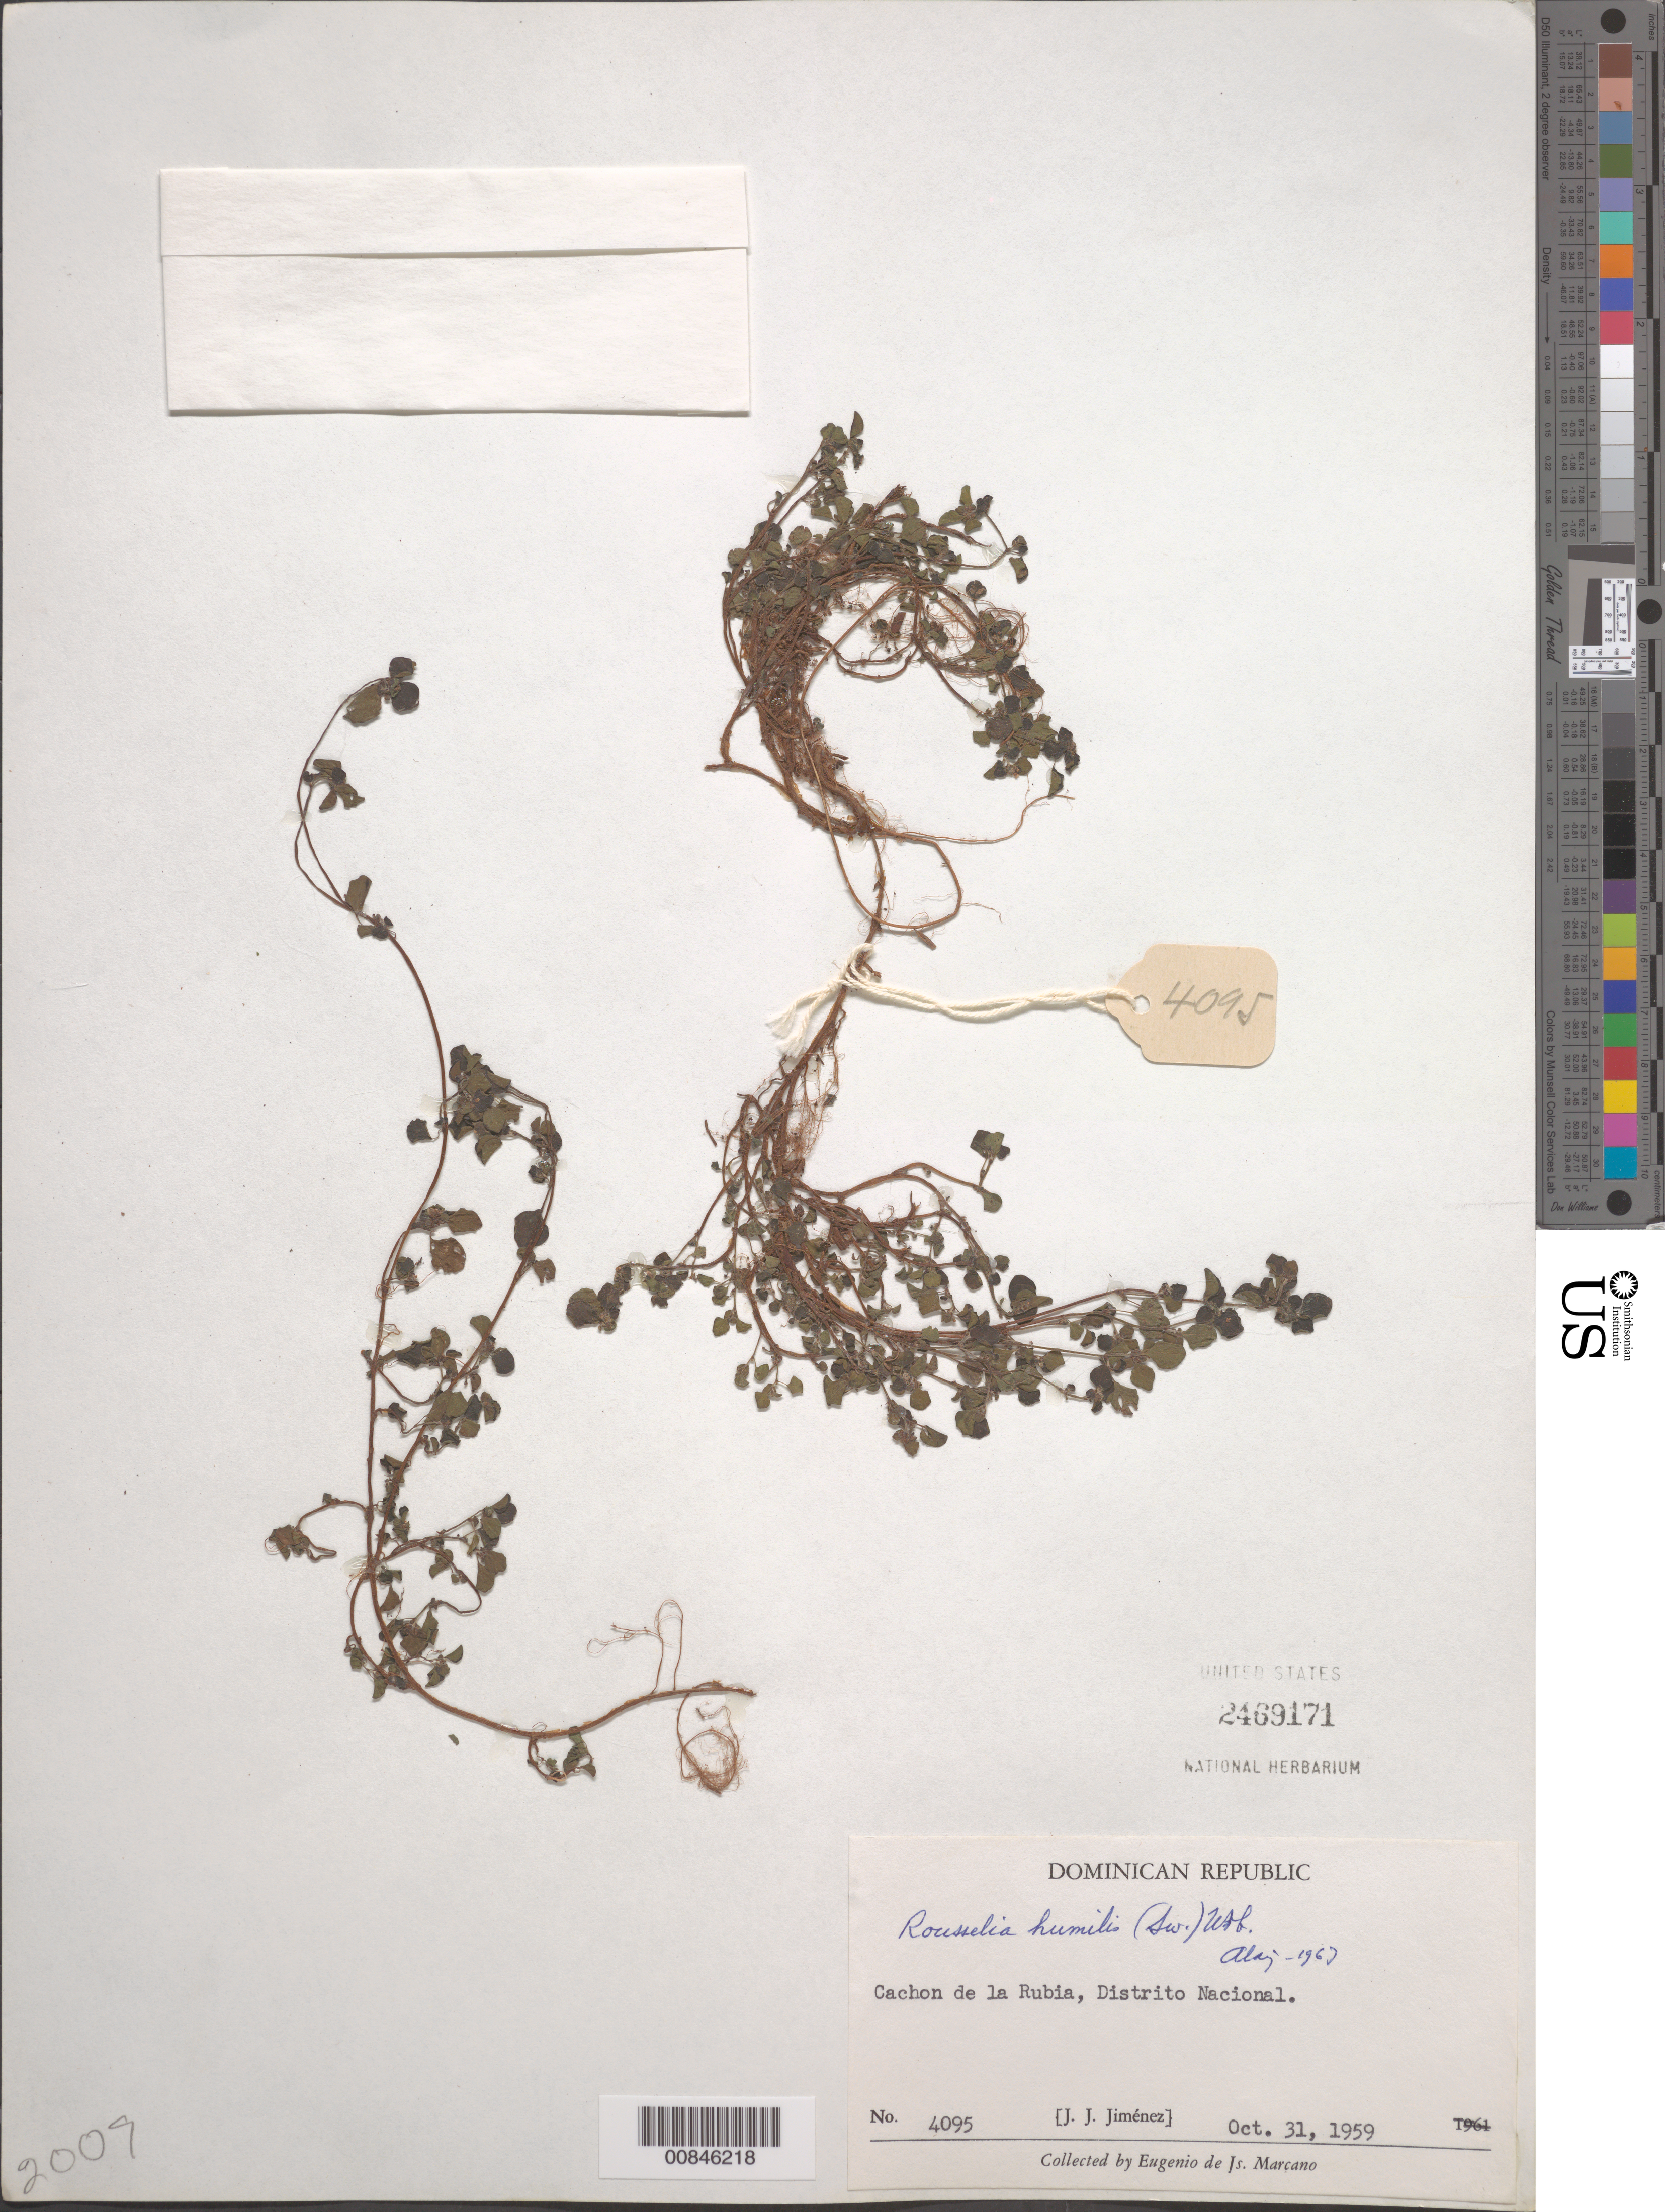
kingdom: Plantae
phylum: Tracheophyta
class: Magnoliopsida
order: Rosales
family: Urticaceae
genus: Rousselia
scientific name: Rousselia humilis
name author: (Sw.) Urb.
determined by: Liogier, Alain H.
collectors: J. J. Jiménez & E. J. Marcano F.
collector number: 4095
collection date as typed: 31 Oct 1959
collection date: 1959-10-31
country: Dominican Republic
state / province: Distrito Nacional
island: Hispaniola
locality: Cachon de la Rubia.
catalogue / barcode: US 2469171